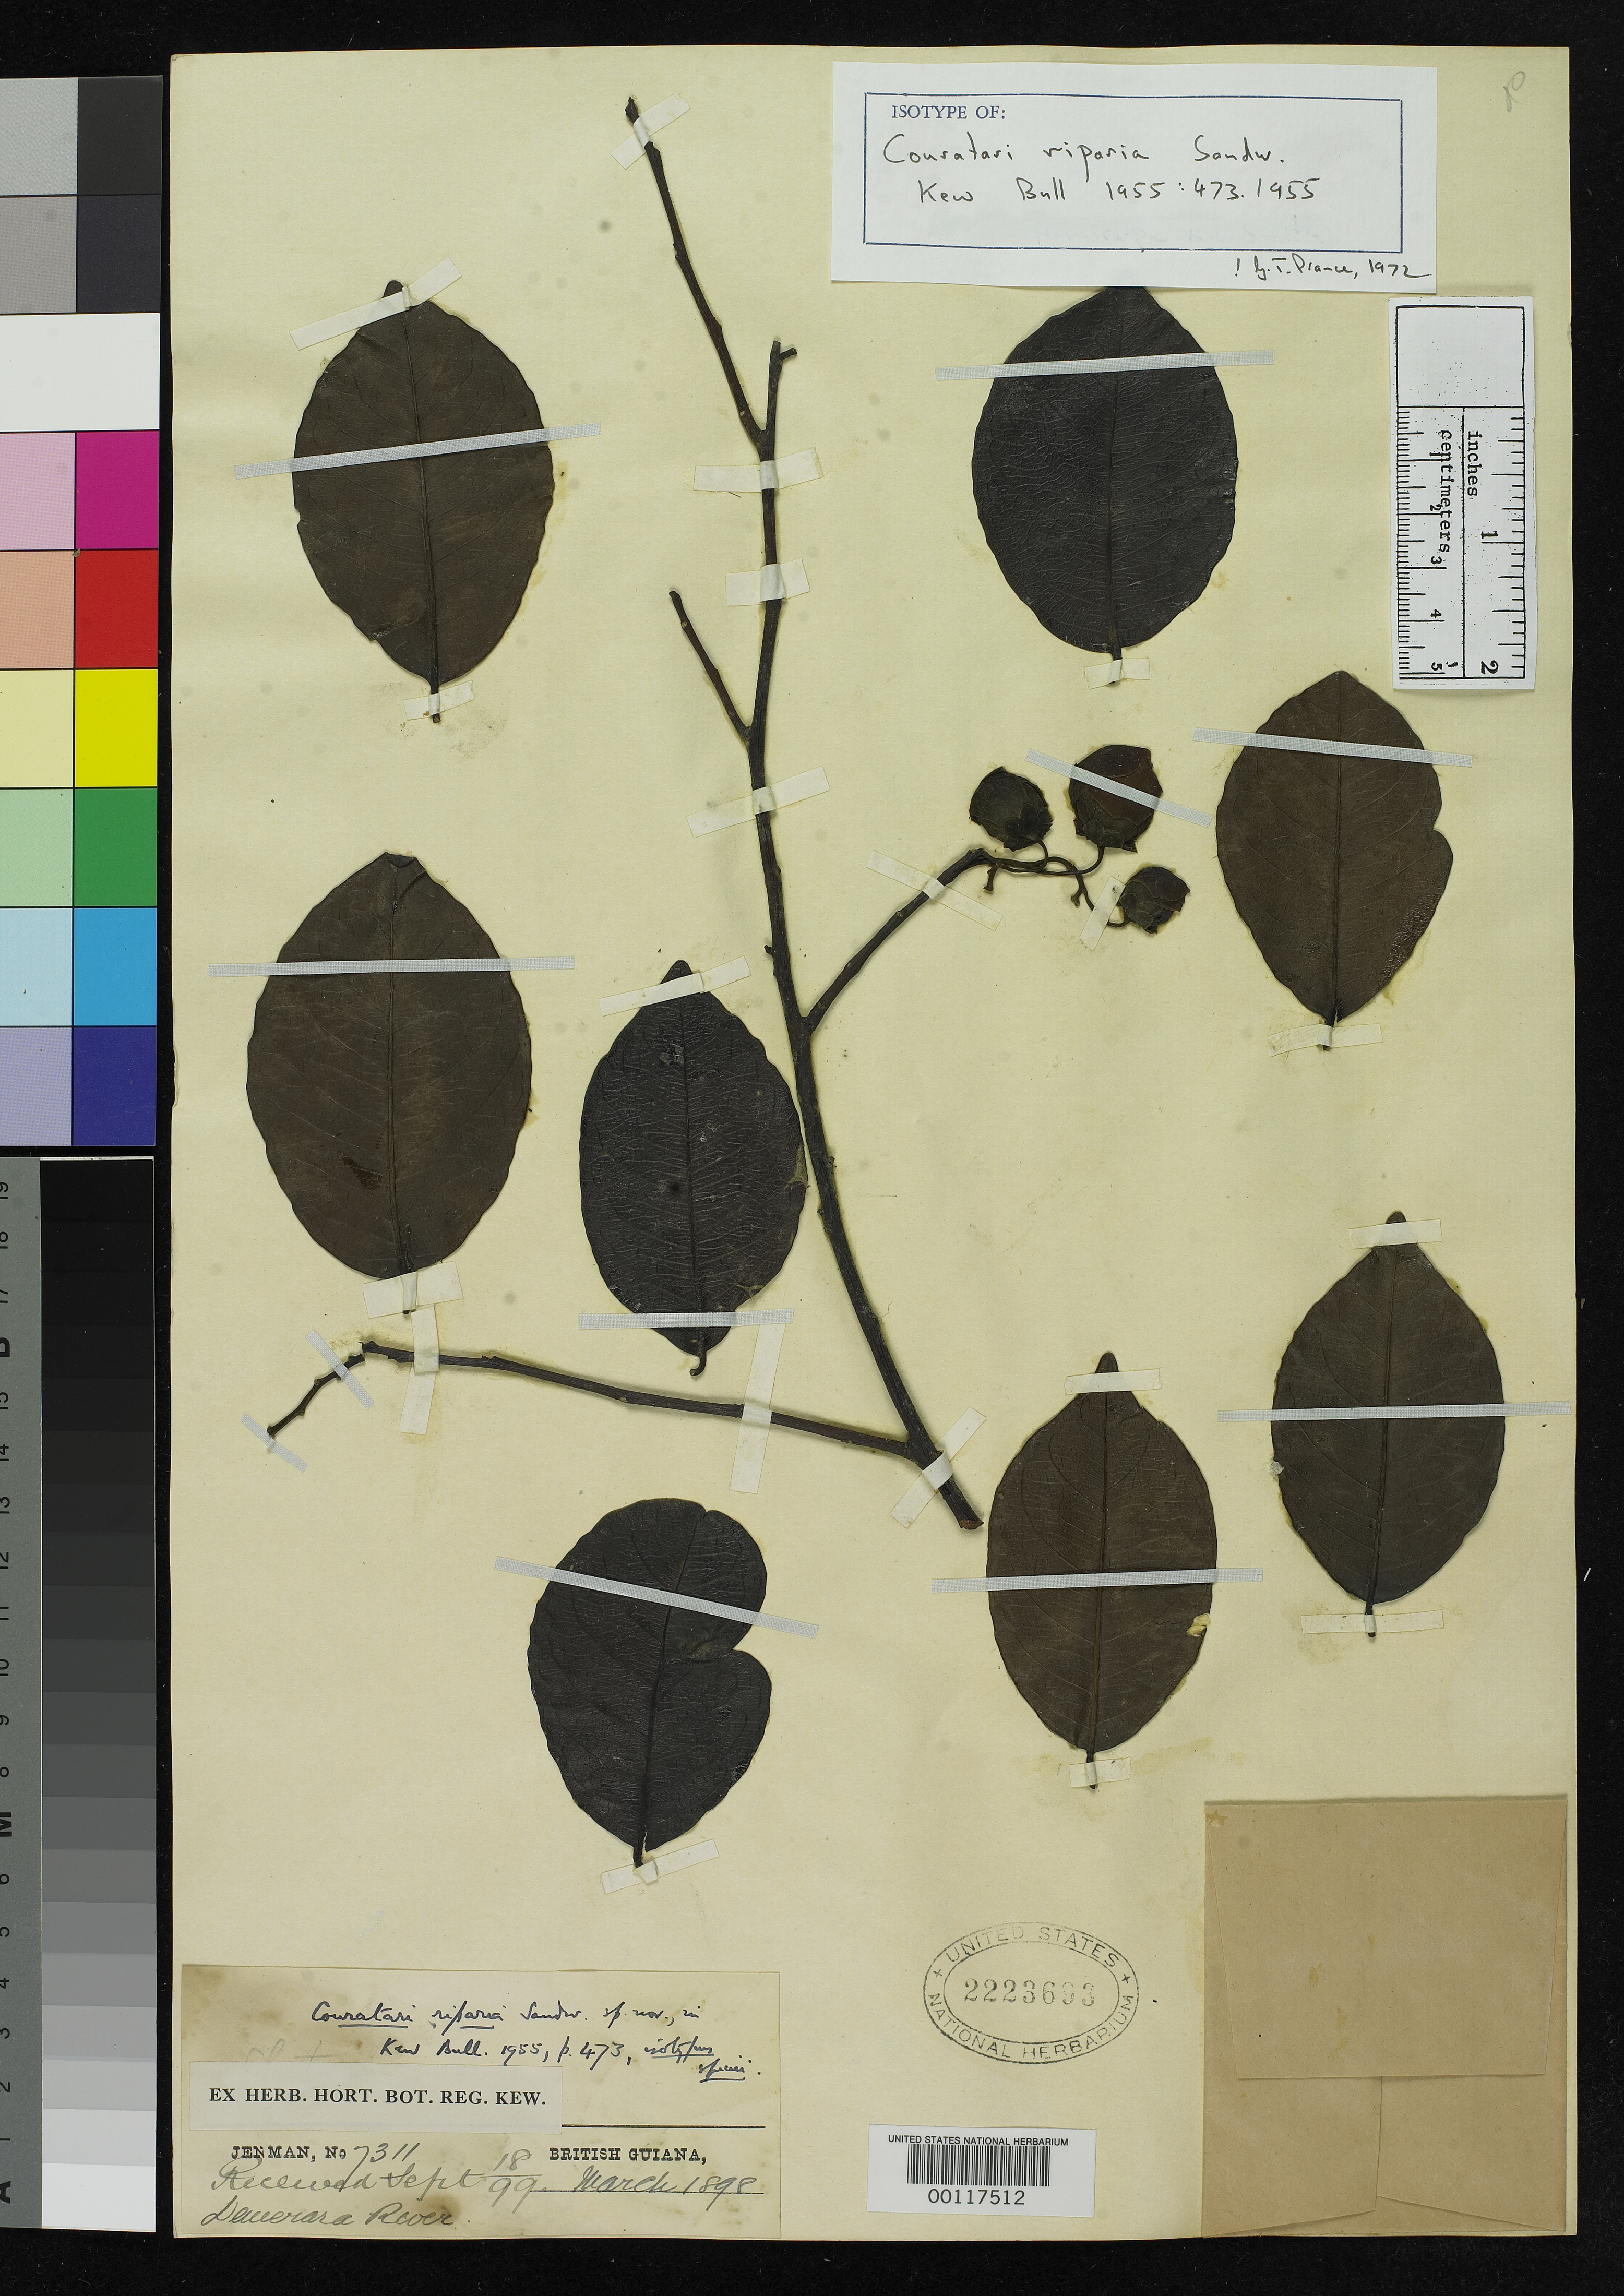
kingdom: Plantae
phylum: Tracheophyta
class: Magnoliopsida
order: Ericales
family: Lecythidaceae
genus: Couratari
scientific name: Couratari riparia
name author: Sandwith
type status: Isotype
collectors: G. S. Jenman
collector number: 7311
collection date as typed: Mar 1898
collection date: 1898-03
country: Guyana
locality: Demerara River, near Great Falls.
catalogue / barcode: US 2223693